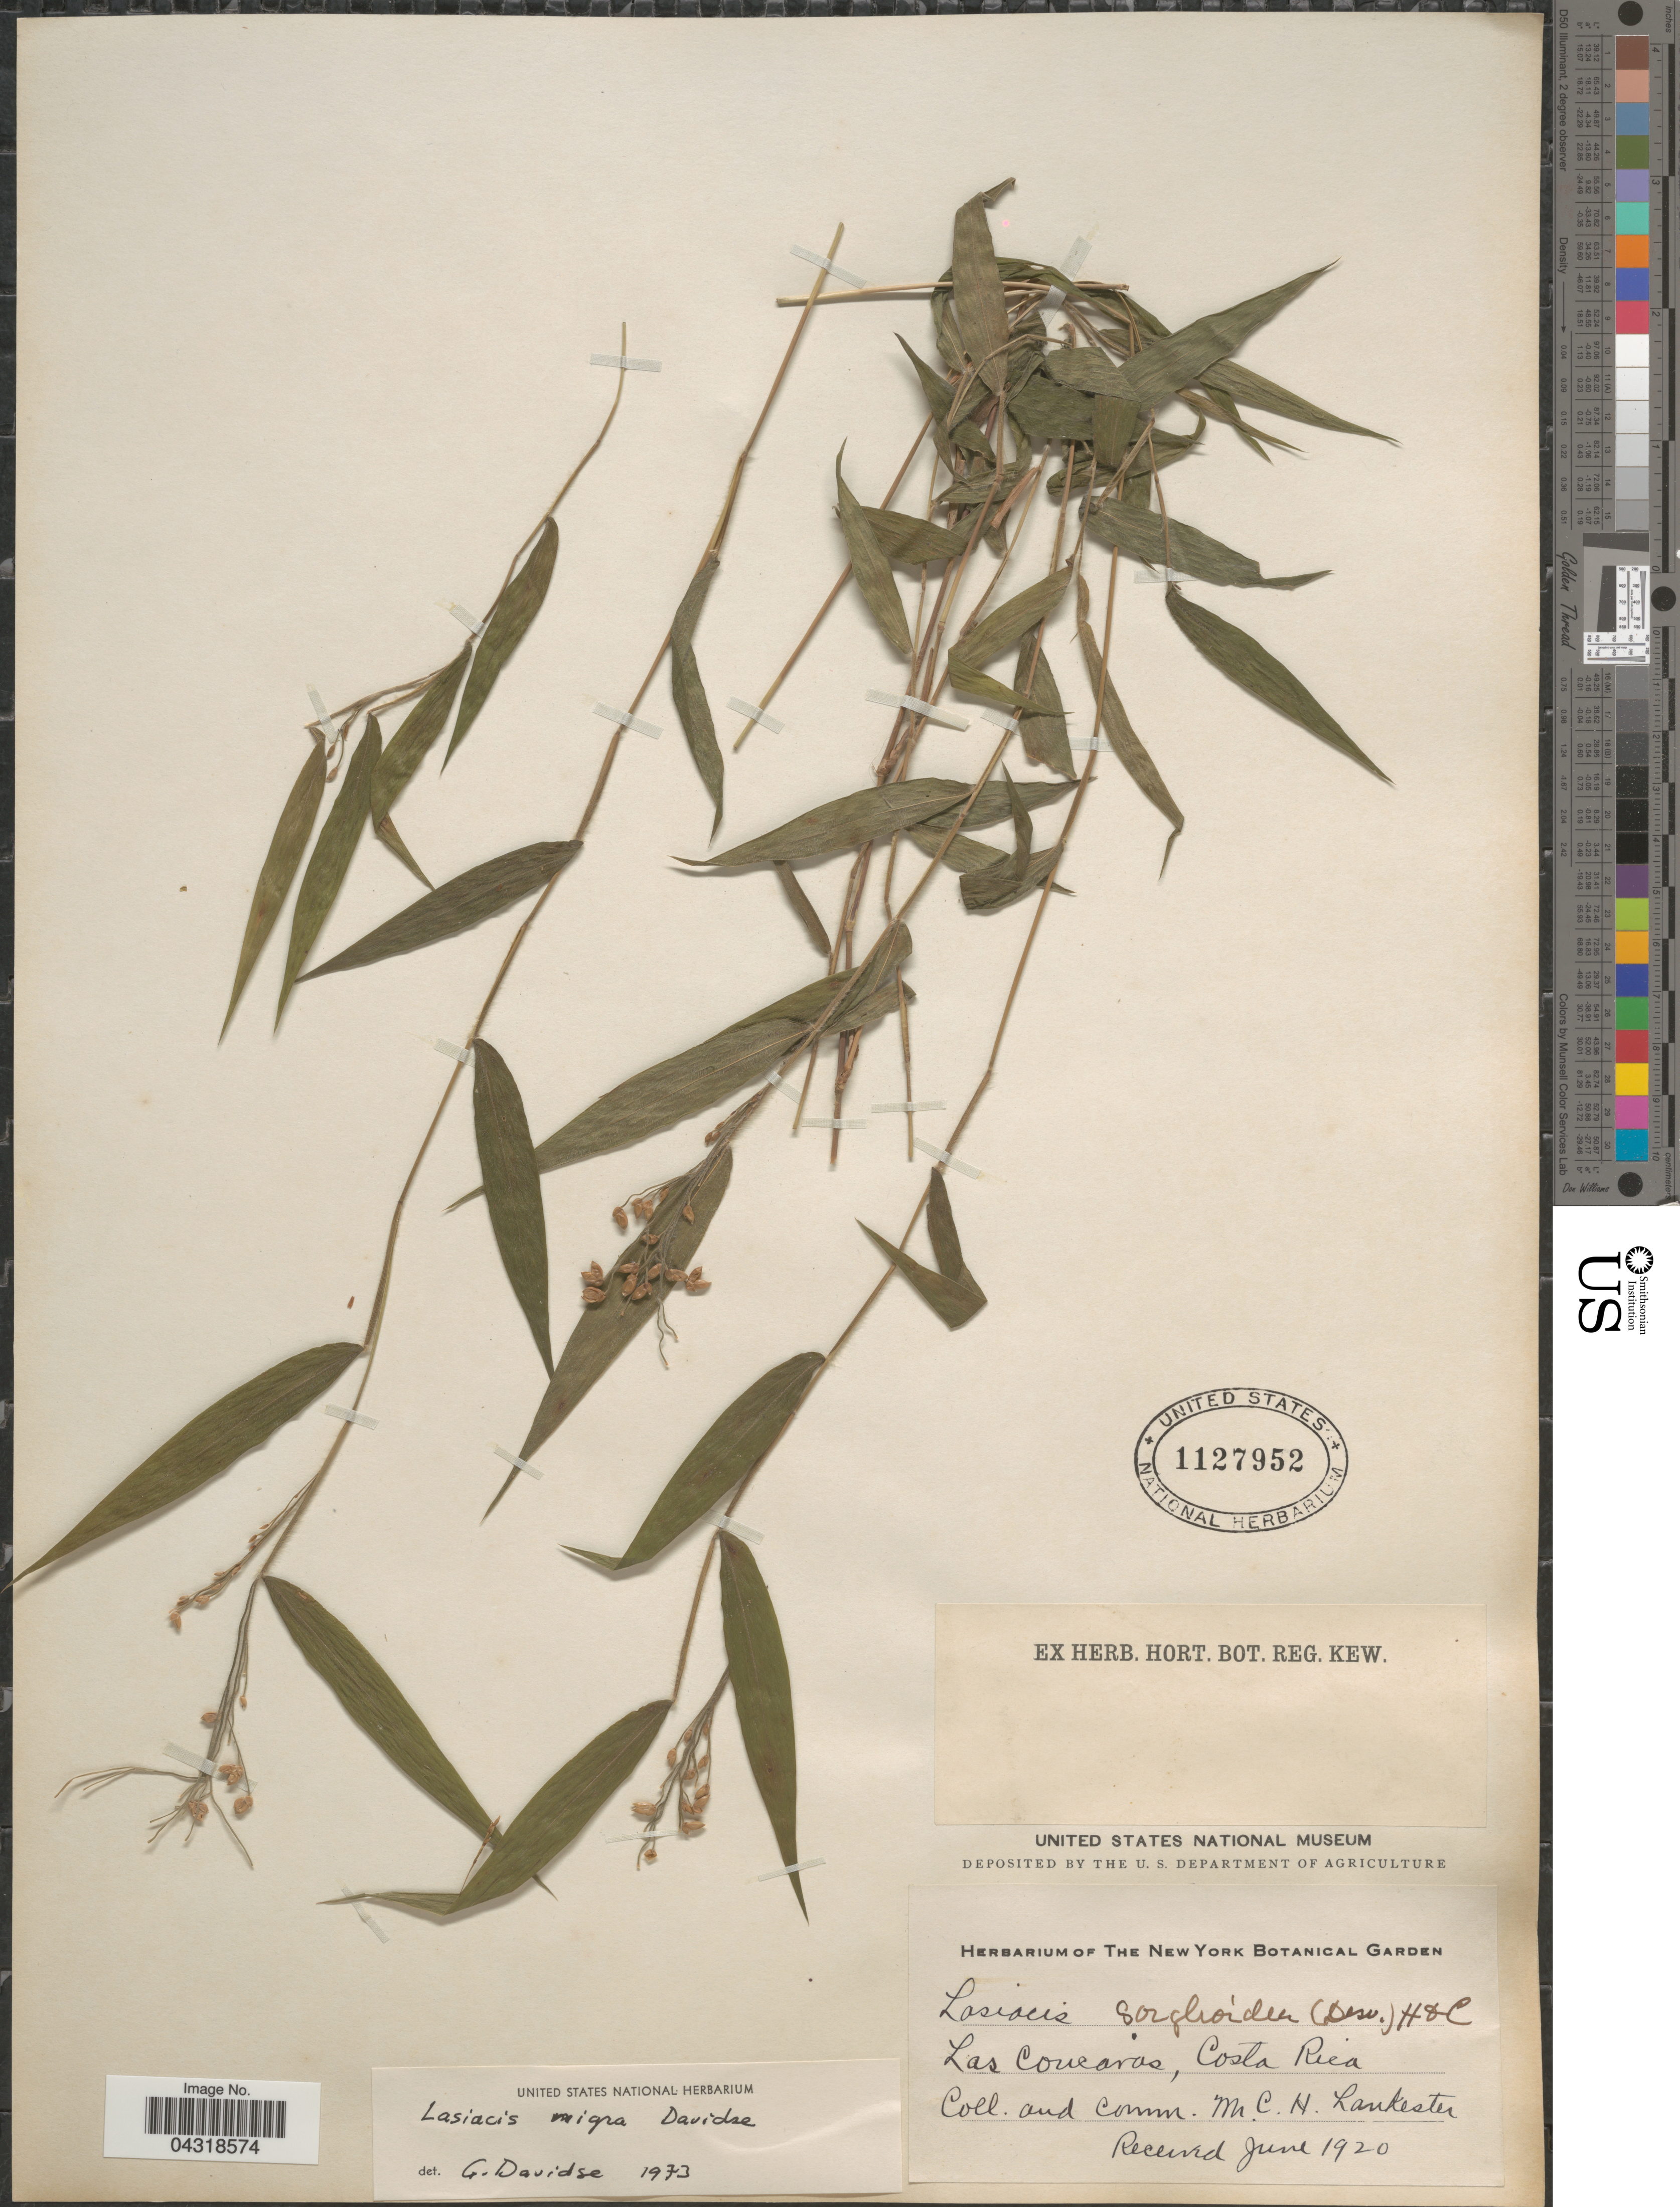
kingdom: Plantae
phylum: Tracheophyta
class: Liliopsida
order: Poales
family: Poaceae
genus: Lasiacis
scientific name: Lasiacis nigra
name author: Davidse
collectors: C. H. Lankester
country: Costa Rica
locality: Las Concavas.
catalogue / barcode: US 1127952